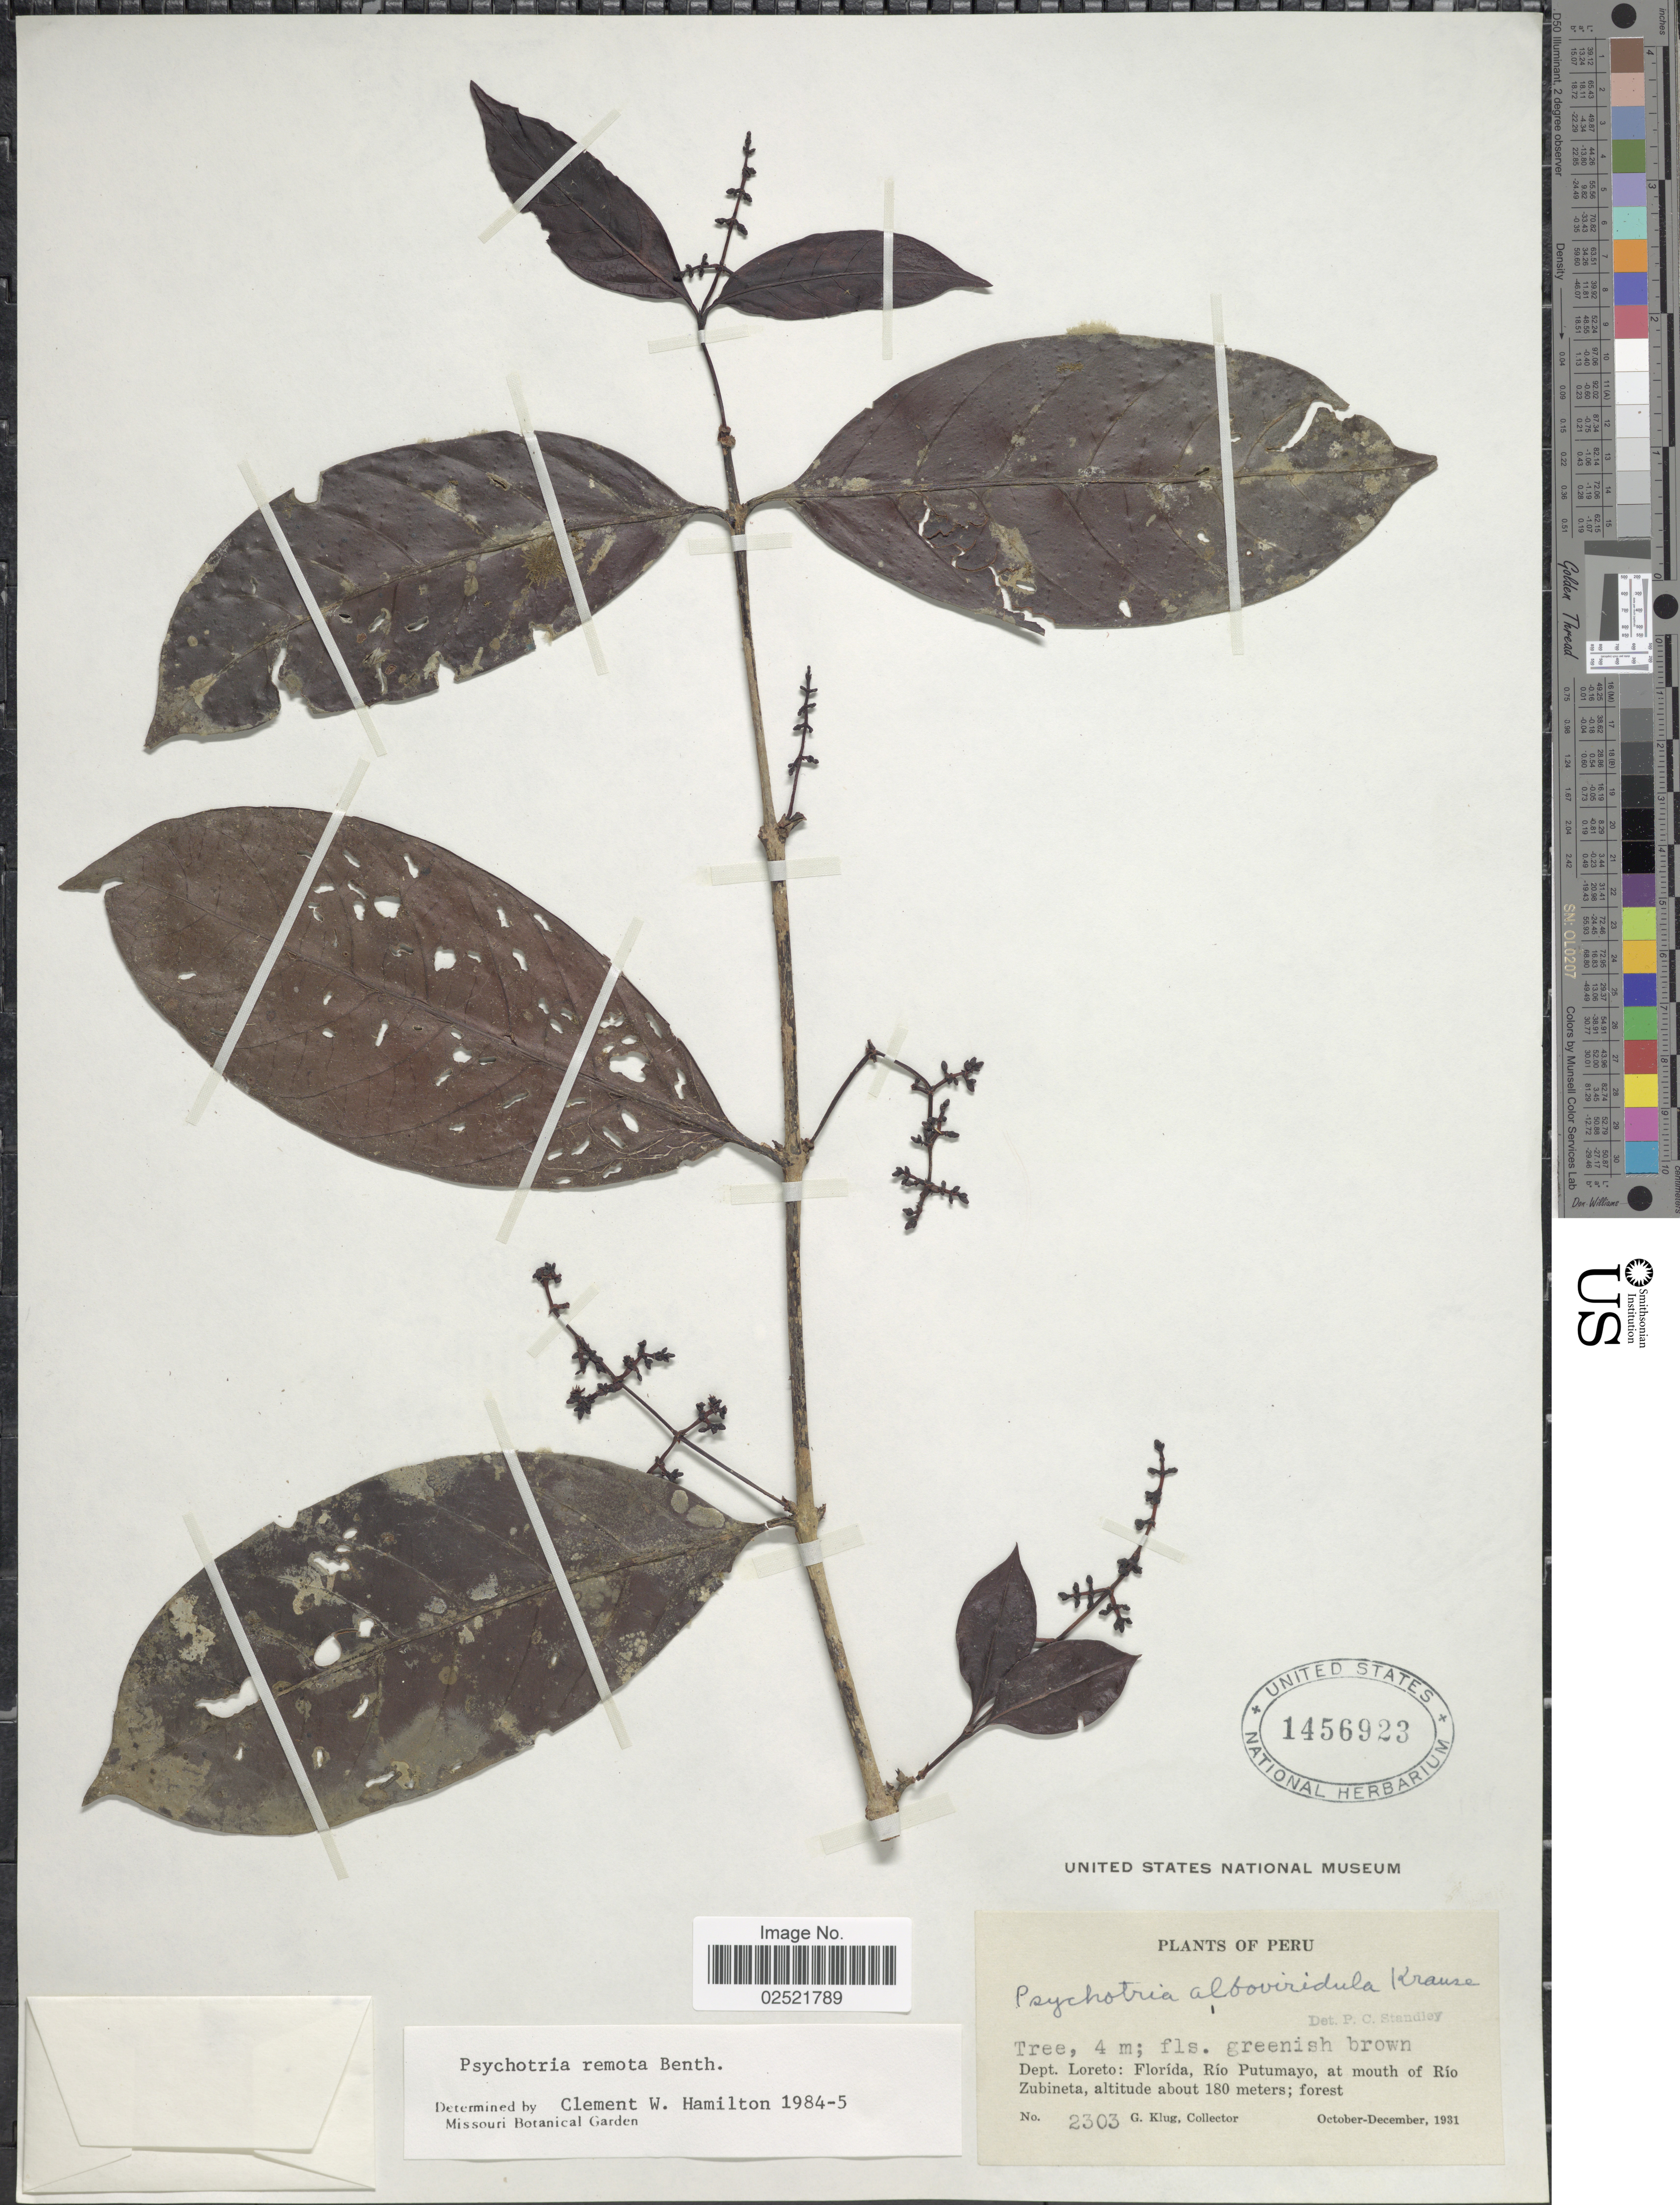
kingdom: Plantae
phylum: Tracheophyta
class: Magnoliopsida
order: Gentianales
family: Rubiaceae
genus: Psychotria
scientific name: Psychotria remota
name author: Benth.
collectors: G. Klug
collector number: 2303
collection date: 1931-10/1931-12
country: Peru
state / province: Loreto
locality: Florida, Rio Putumayo, at mouth of Rio Zubineta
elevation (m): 180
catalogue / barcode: US 1456923